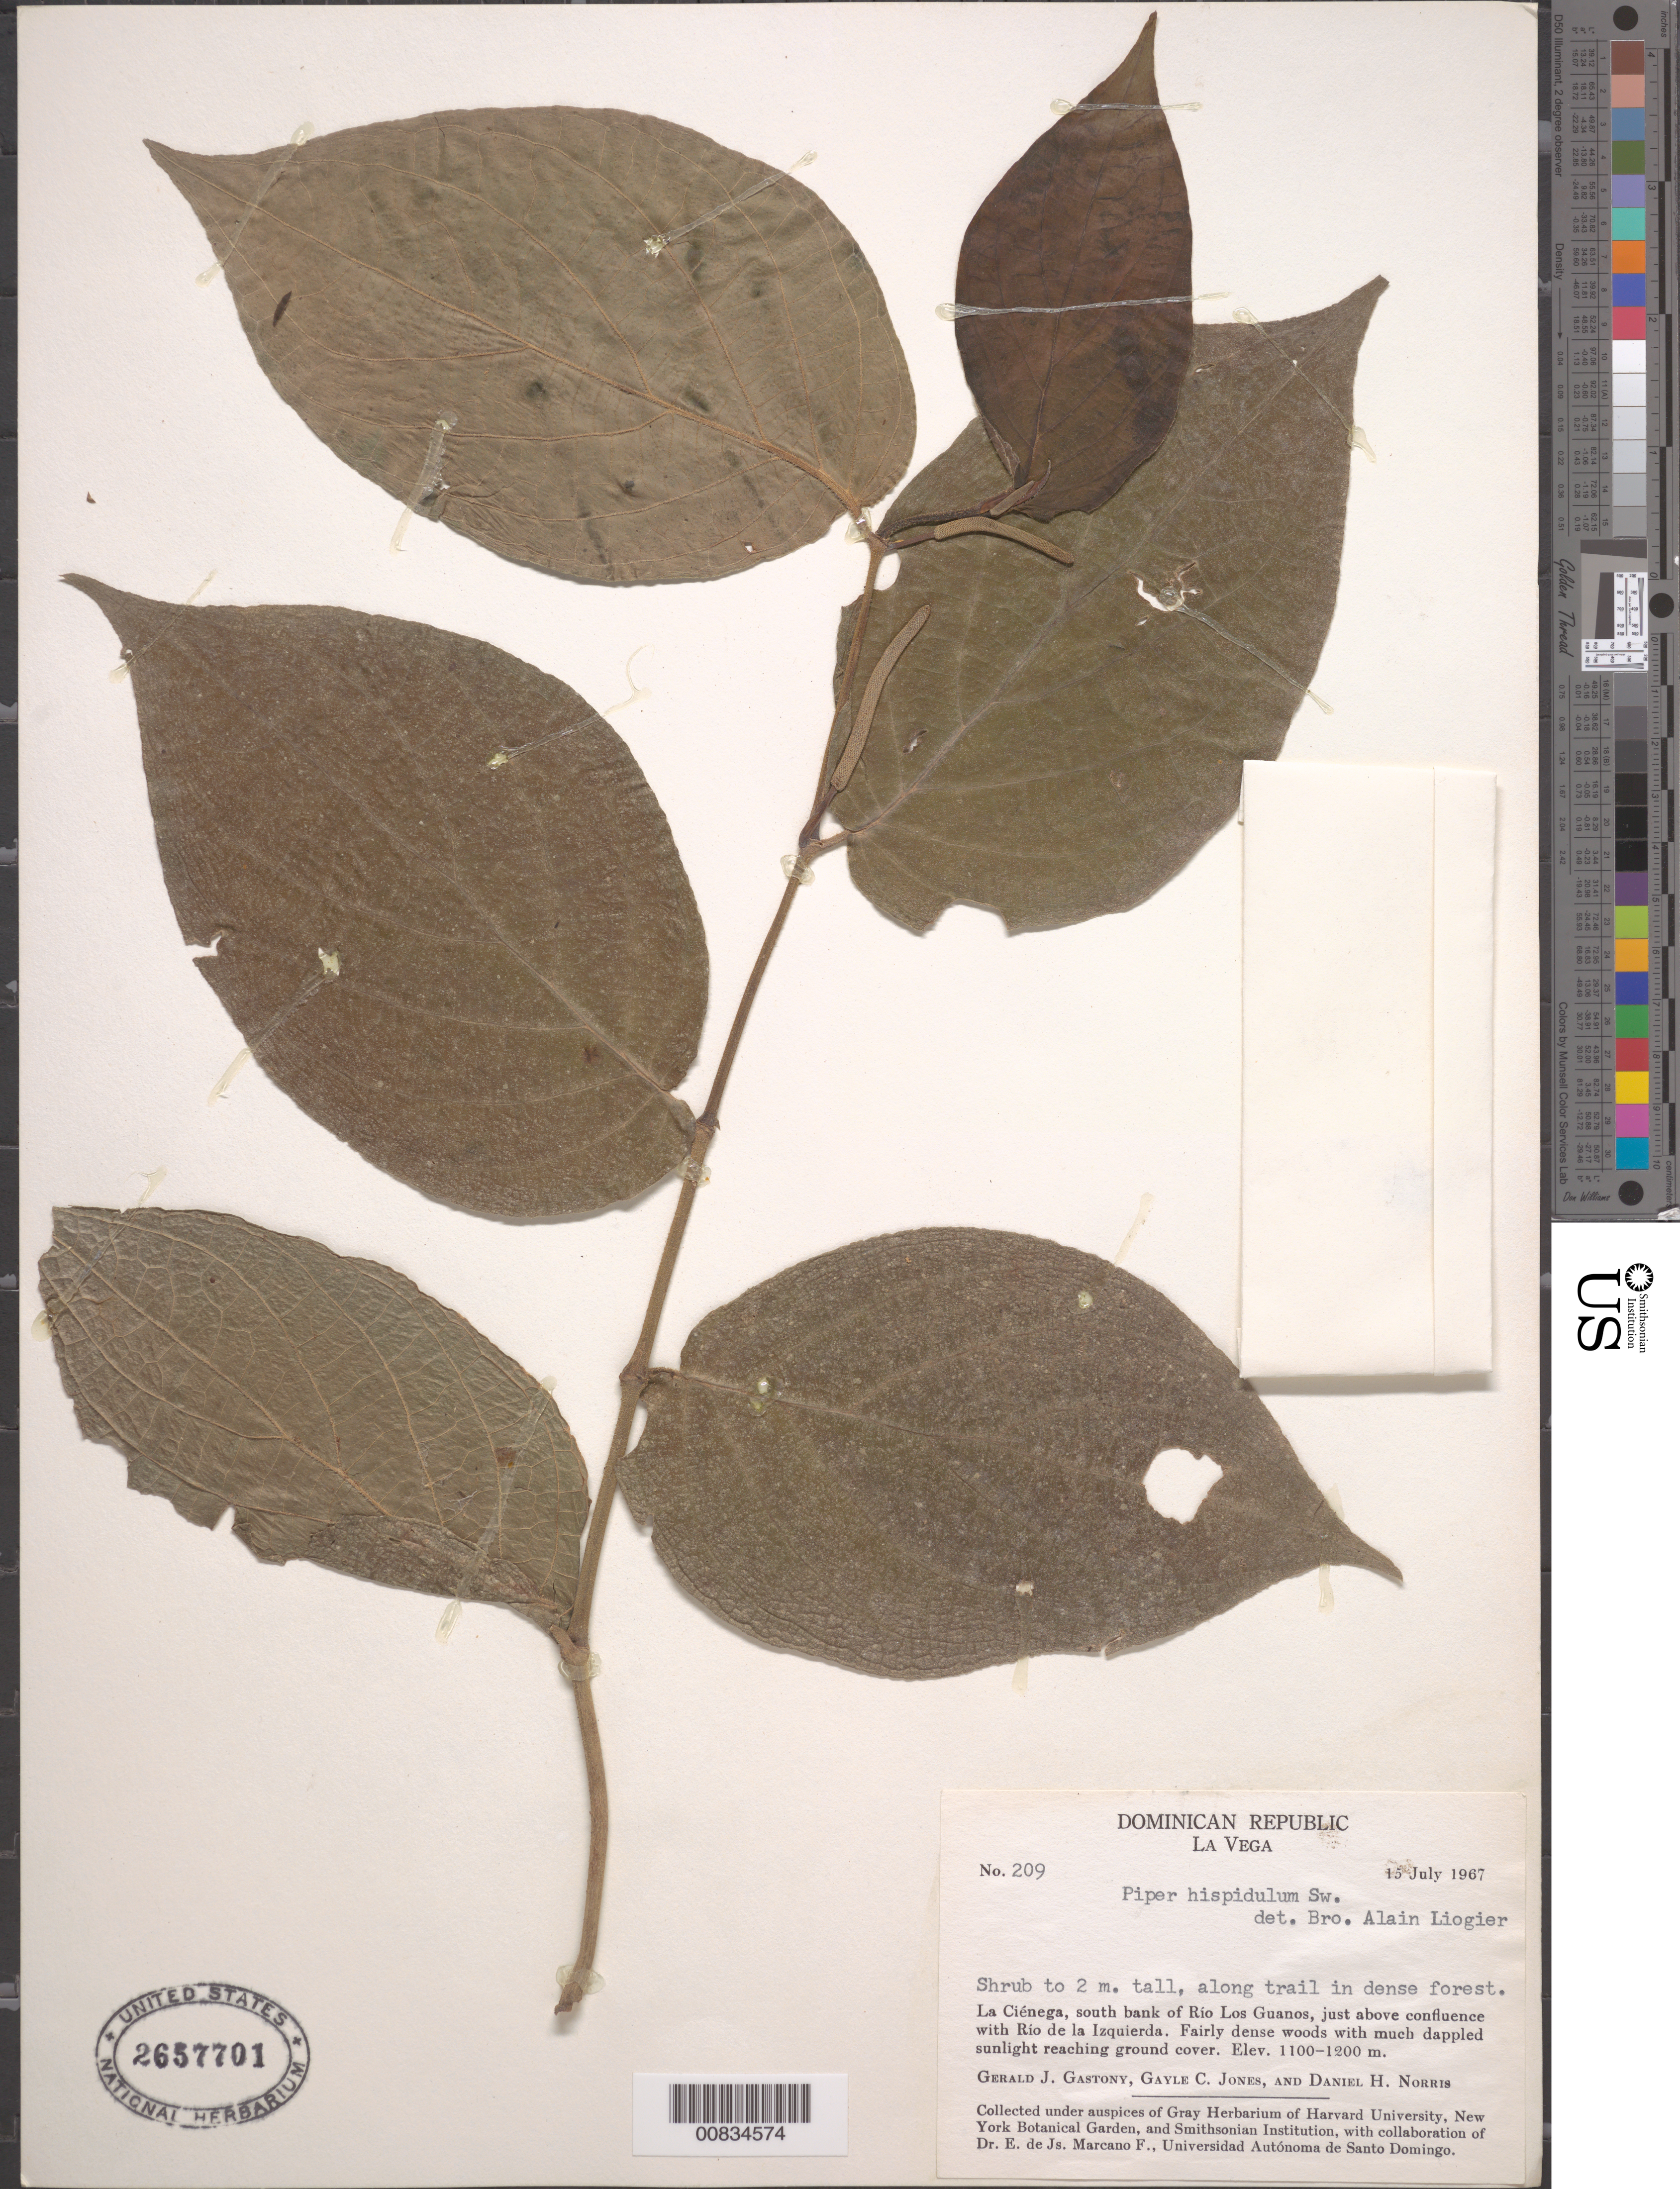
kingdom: Plantae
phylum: Tracheophyta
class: Magnoliopsida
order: Piperales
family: Piperaceae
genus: Piper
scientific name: Piper hispidum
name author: Sw.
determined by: Liogier, Alain H.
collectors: G. Gastony, G. C. Jones & D. H. Norris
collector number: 209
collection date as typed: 15 Jul 1967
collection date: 1967-07-15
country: Dominican Republic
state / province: La Vega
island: Hispaniola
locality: La ciénaga, south bank of Río Los Guanos, just above confluence with Río de la Izquierda.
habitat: Along trail in dense forest. Fairly dense woods with much dappled sunlight reaching ground cover.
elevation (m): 1100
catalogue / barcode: US 2657701